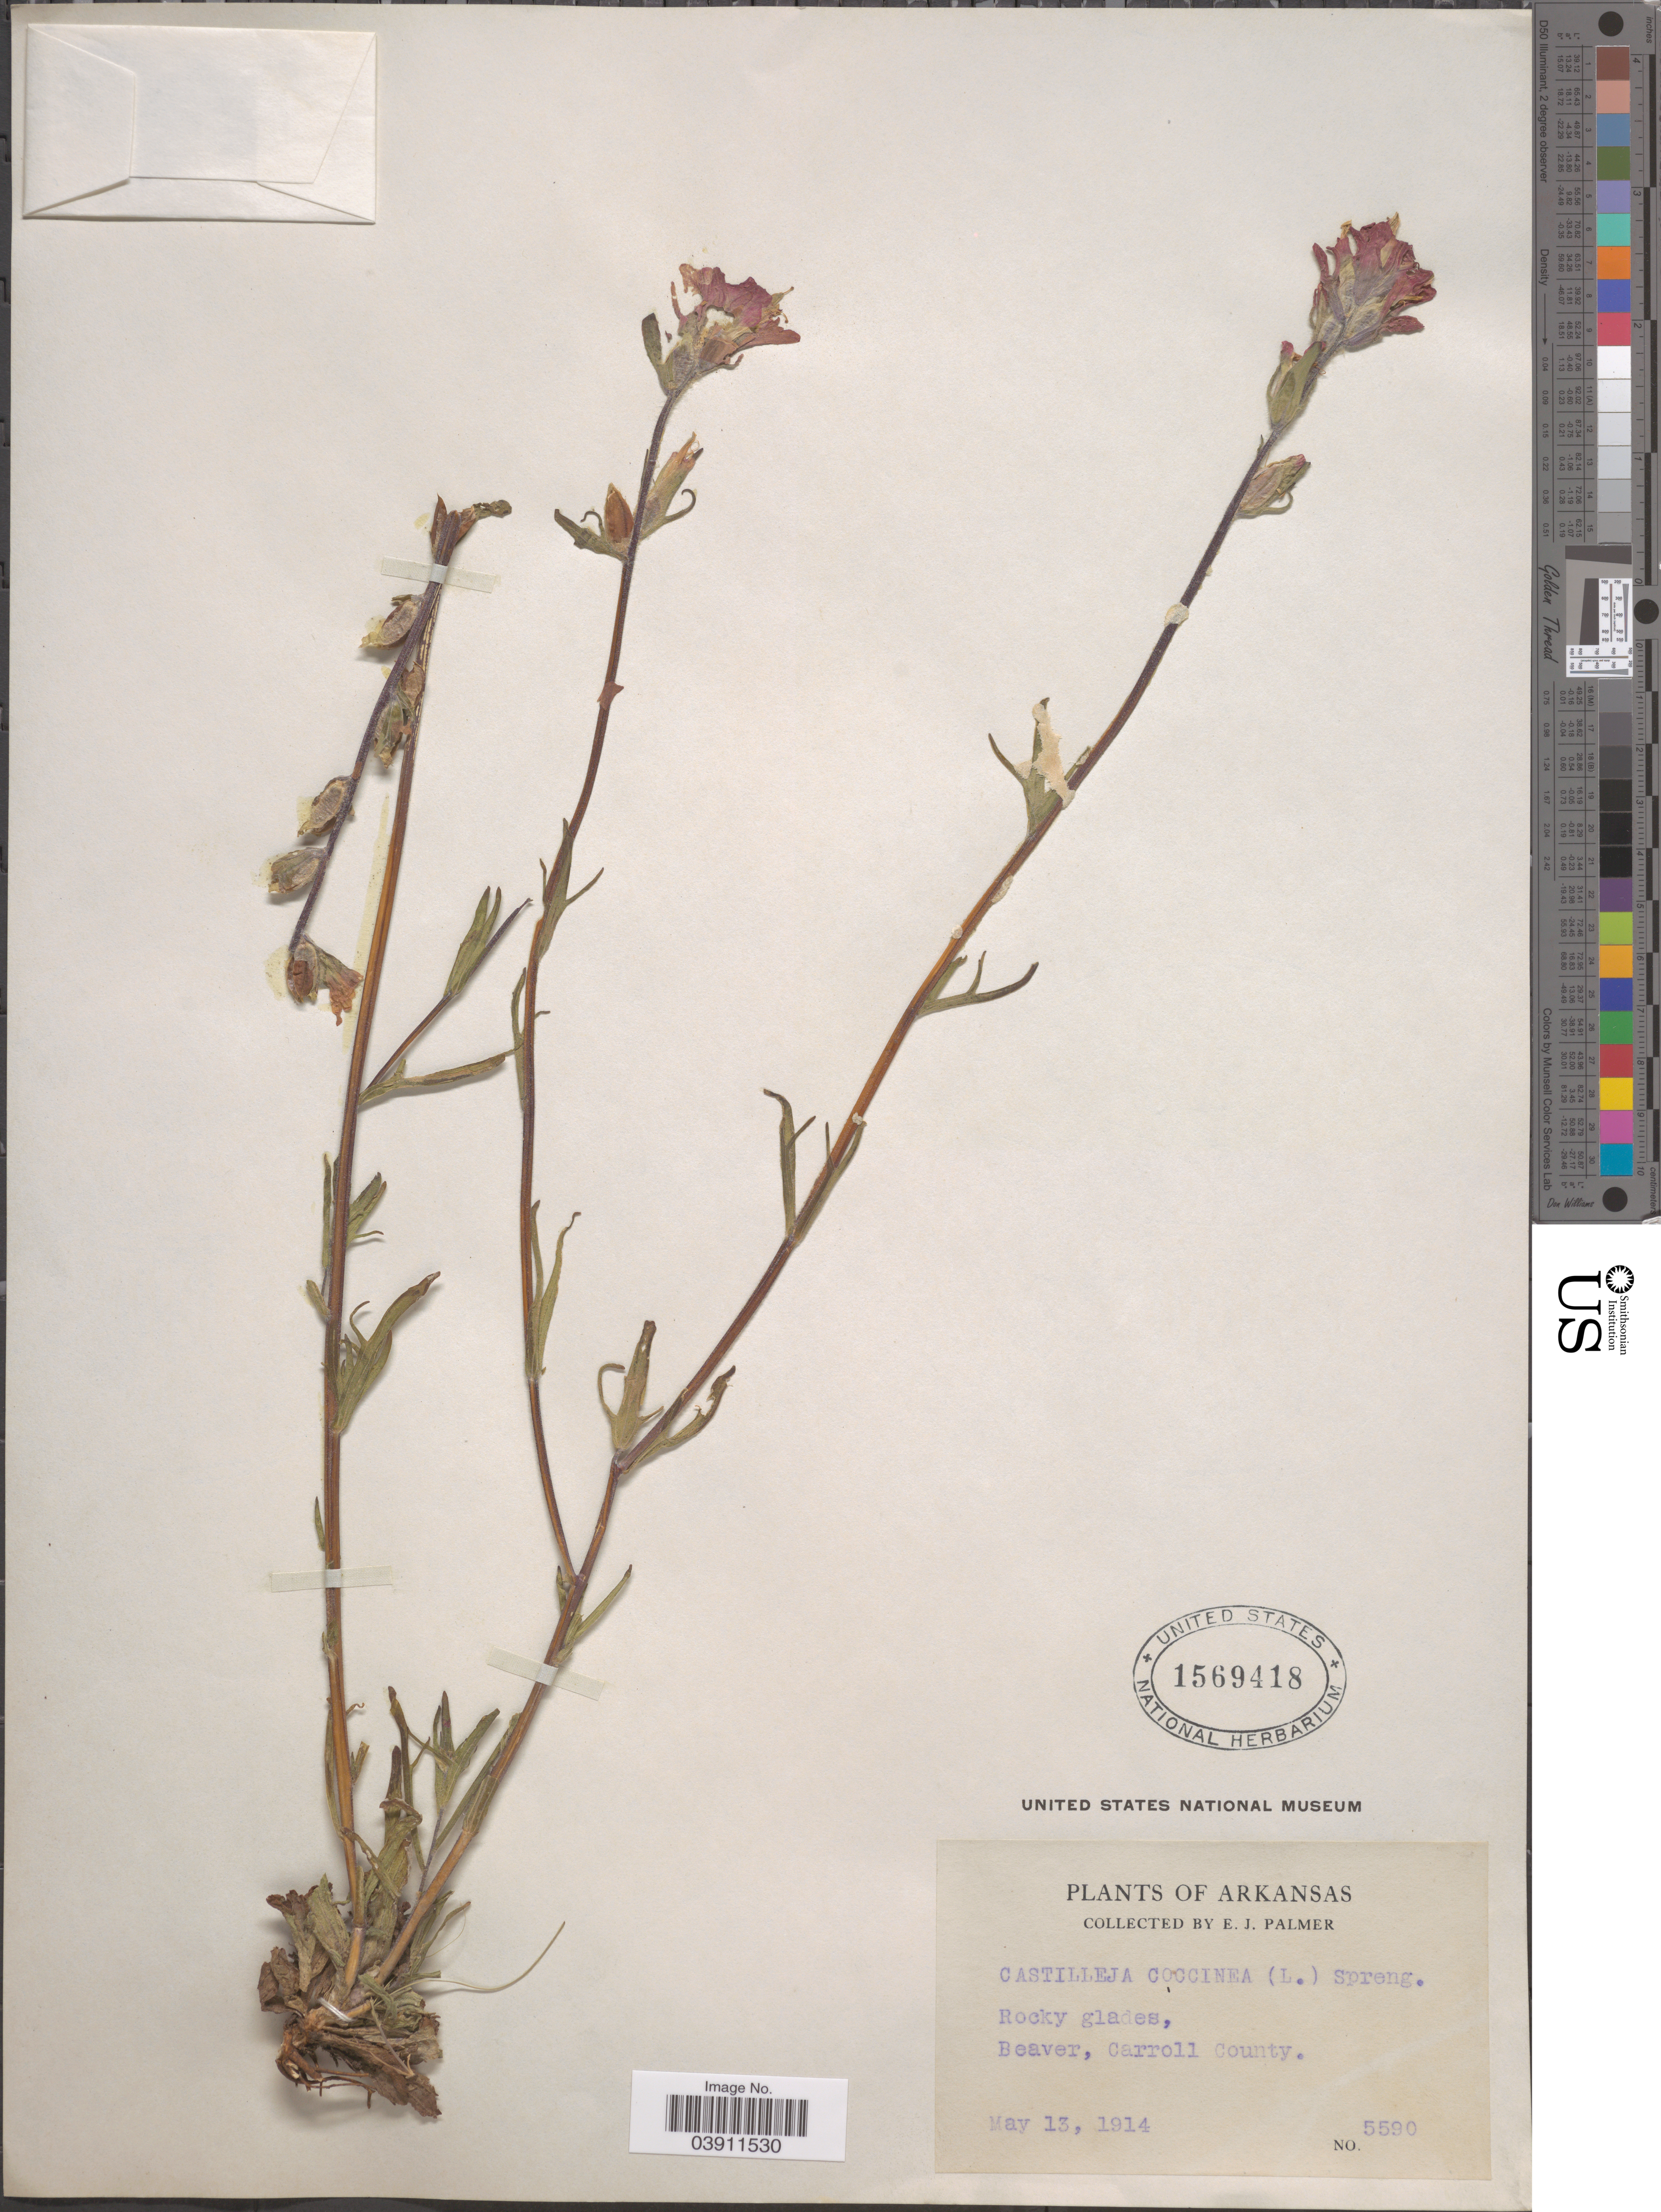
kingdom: Plantae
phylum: Tracheophyta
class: Magnoliopsida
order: Lamiales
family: Orobanchaceae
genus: Castilleja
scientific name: Castilleja coccinea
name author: (L.) Spreng.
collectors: E. J. Palmer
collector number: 5590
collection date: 1914-05-13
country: United States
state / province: Arkansas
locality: Beaver, Carroll County.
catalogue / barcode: US 1569418